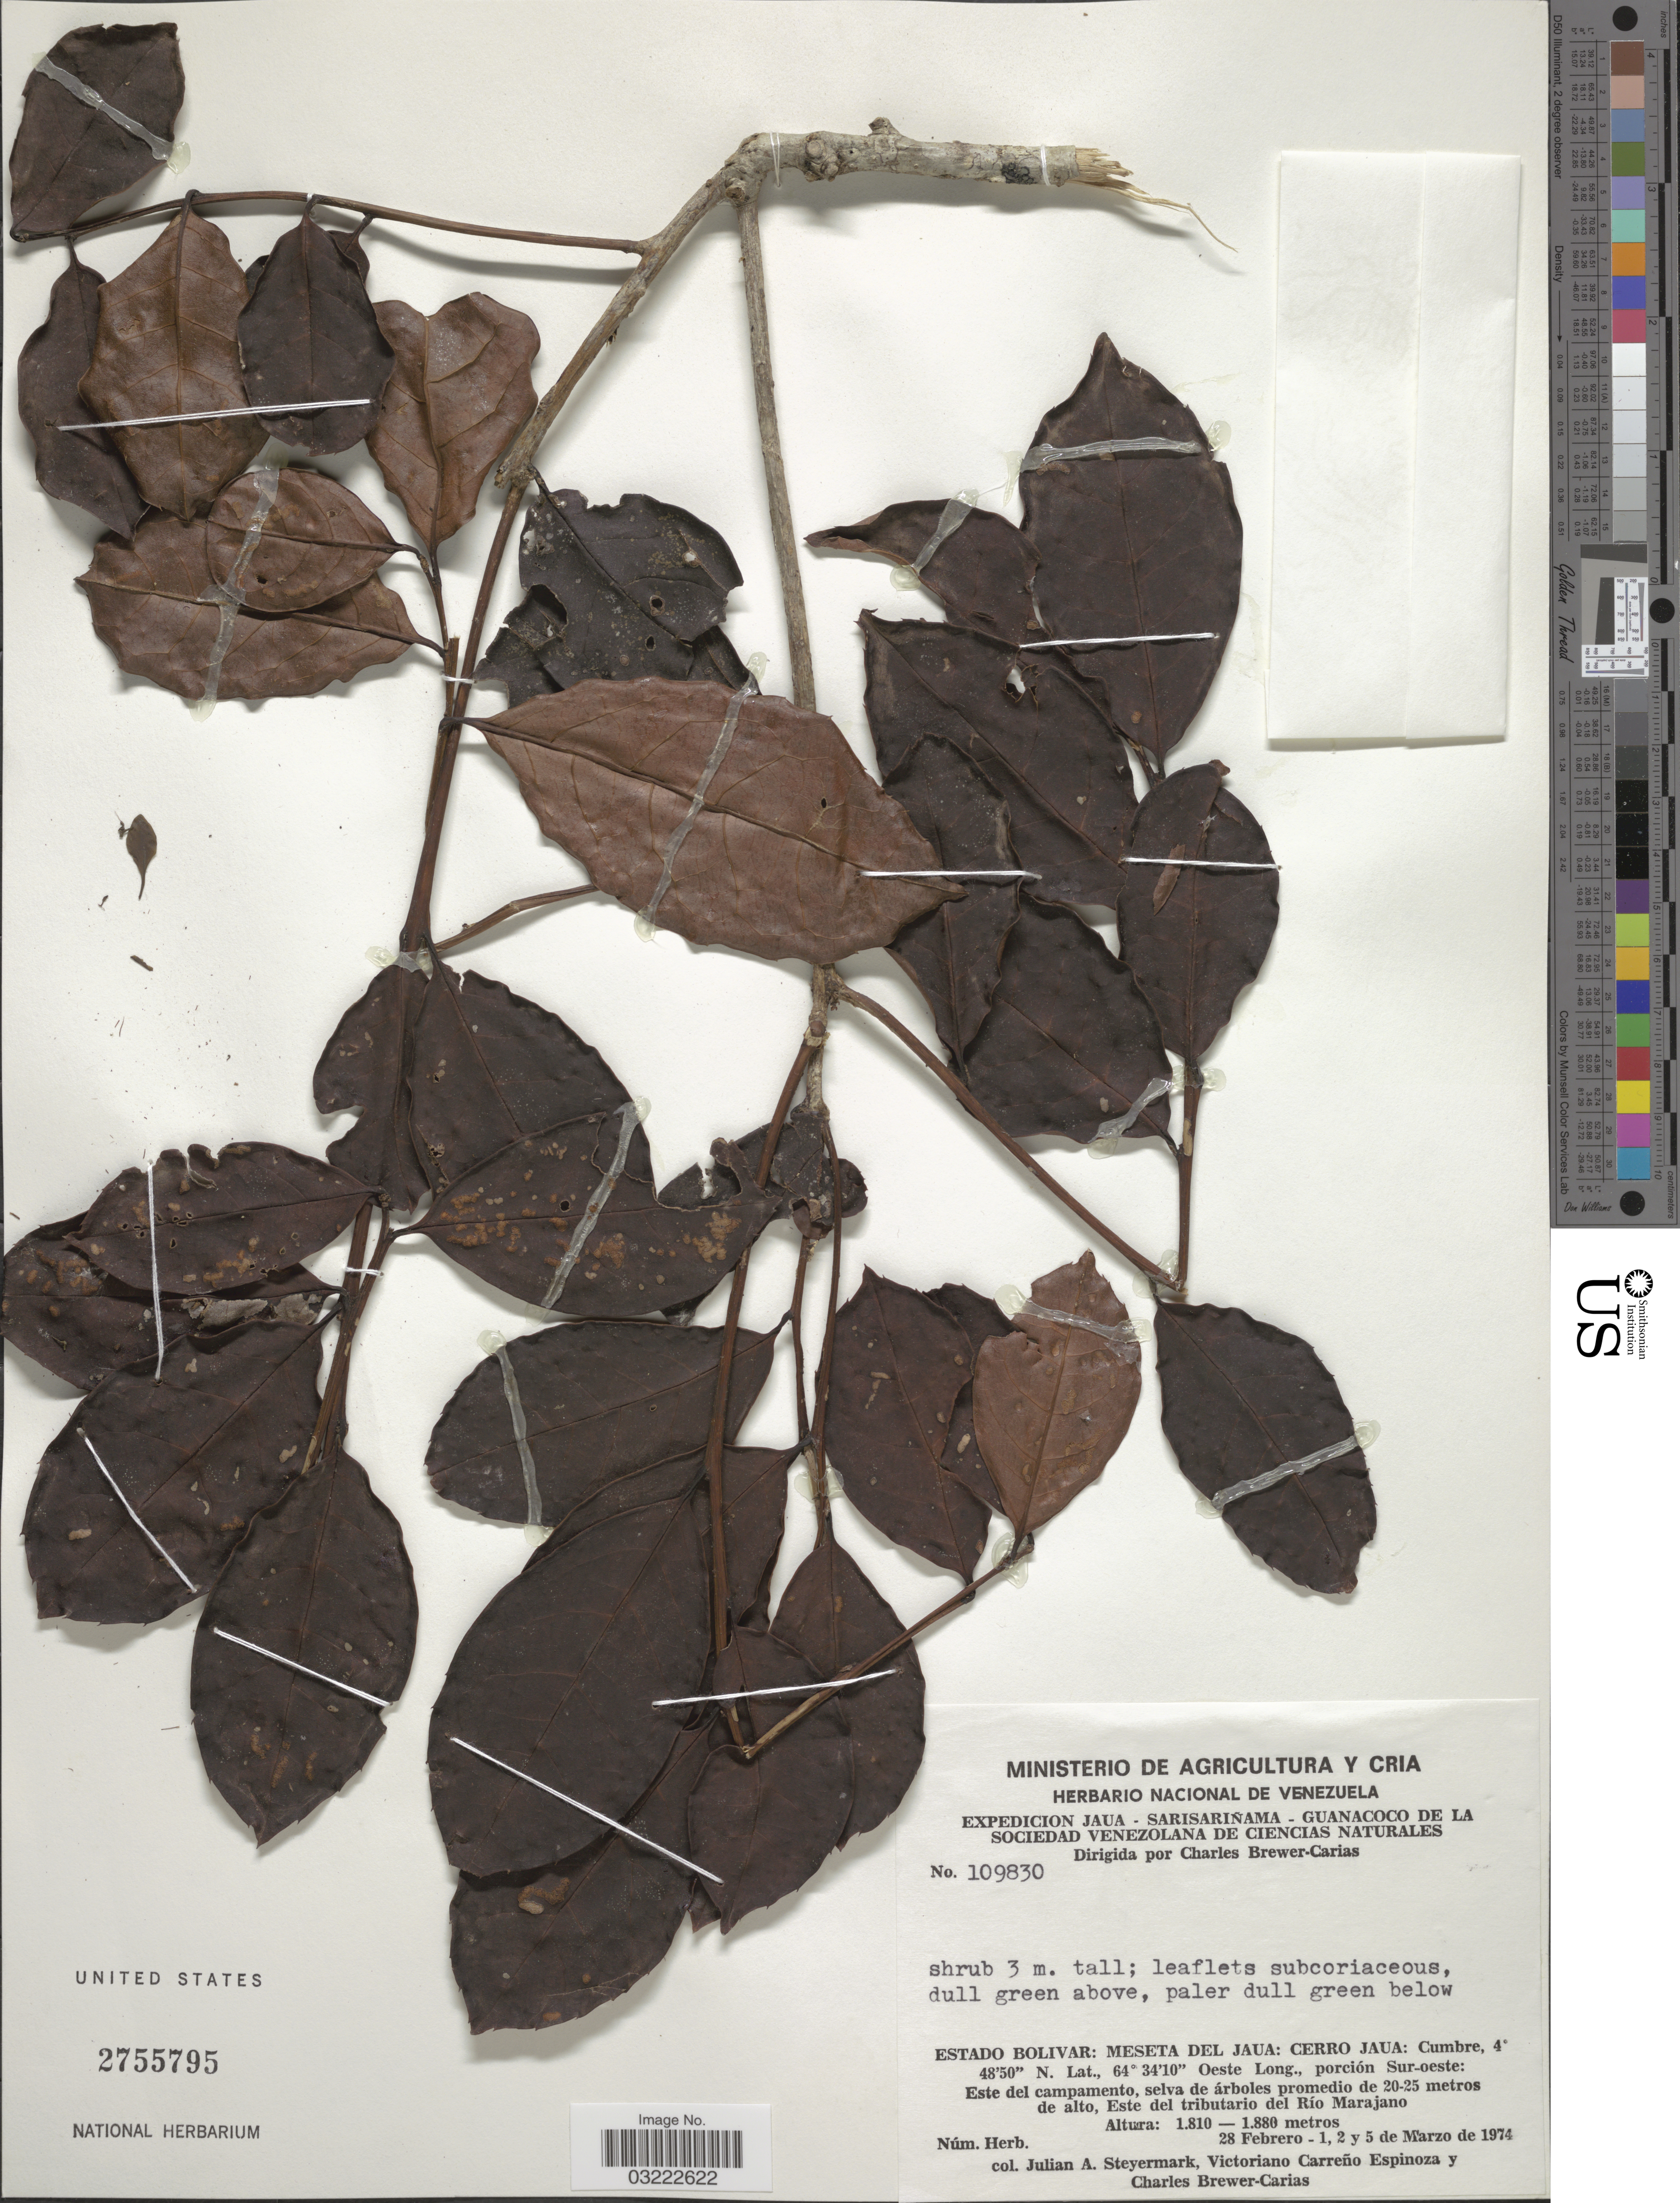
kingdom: Plantae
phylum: Tracheophyta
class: Magnoliopsida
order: Aquifoliales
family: Aquifoliaceae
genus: Ilex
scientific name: Ilex sp.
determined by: Londoño-Echeverri, Y.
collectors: J. Steyermark, V. Espinoza & C. Brewer-Carias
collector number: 109830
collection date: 1974-02-28/1974-03-05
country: Venezuela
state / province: Bolivar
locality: Meseta del Jaua: Cerro Jaua, Este del campamento, selva de árboles promedio de 20-25 metros de alto, Este del tributario del Río Marajano.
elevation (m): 1810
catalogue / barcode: US 2755795